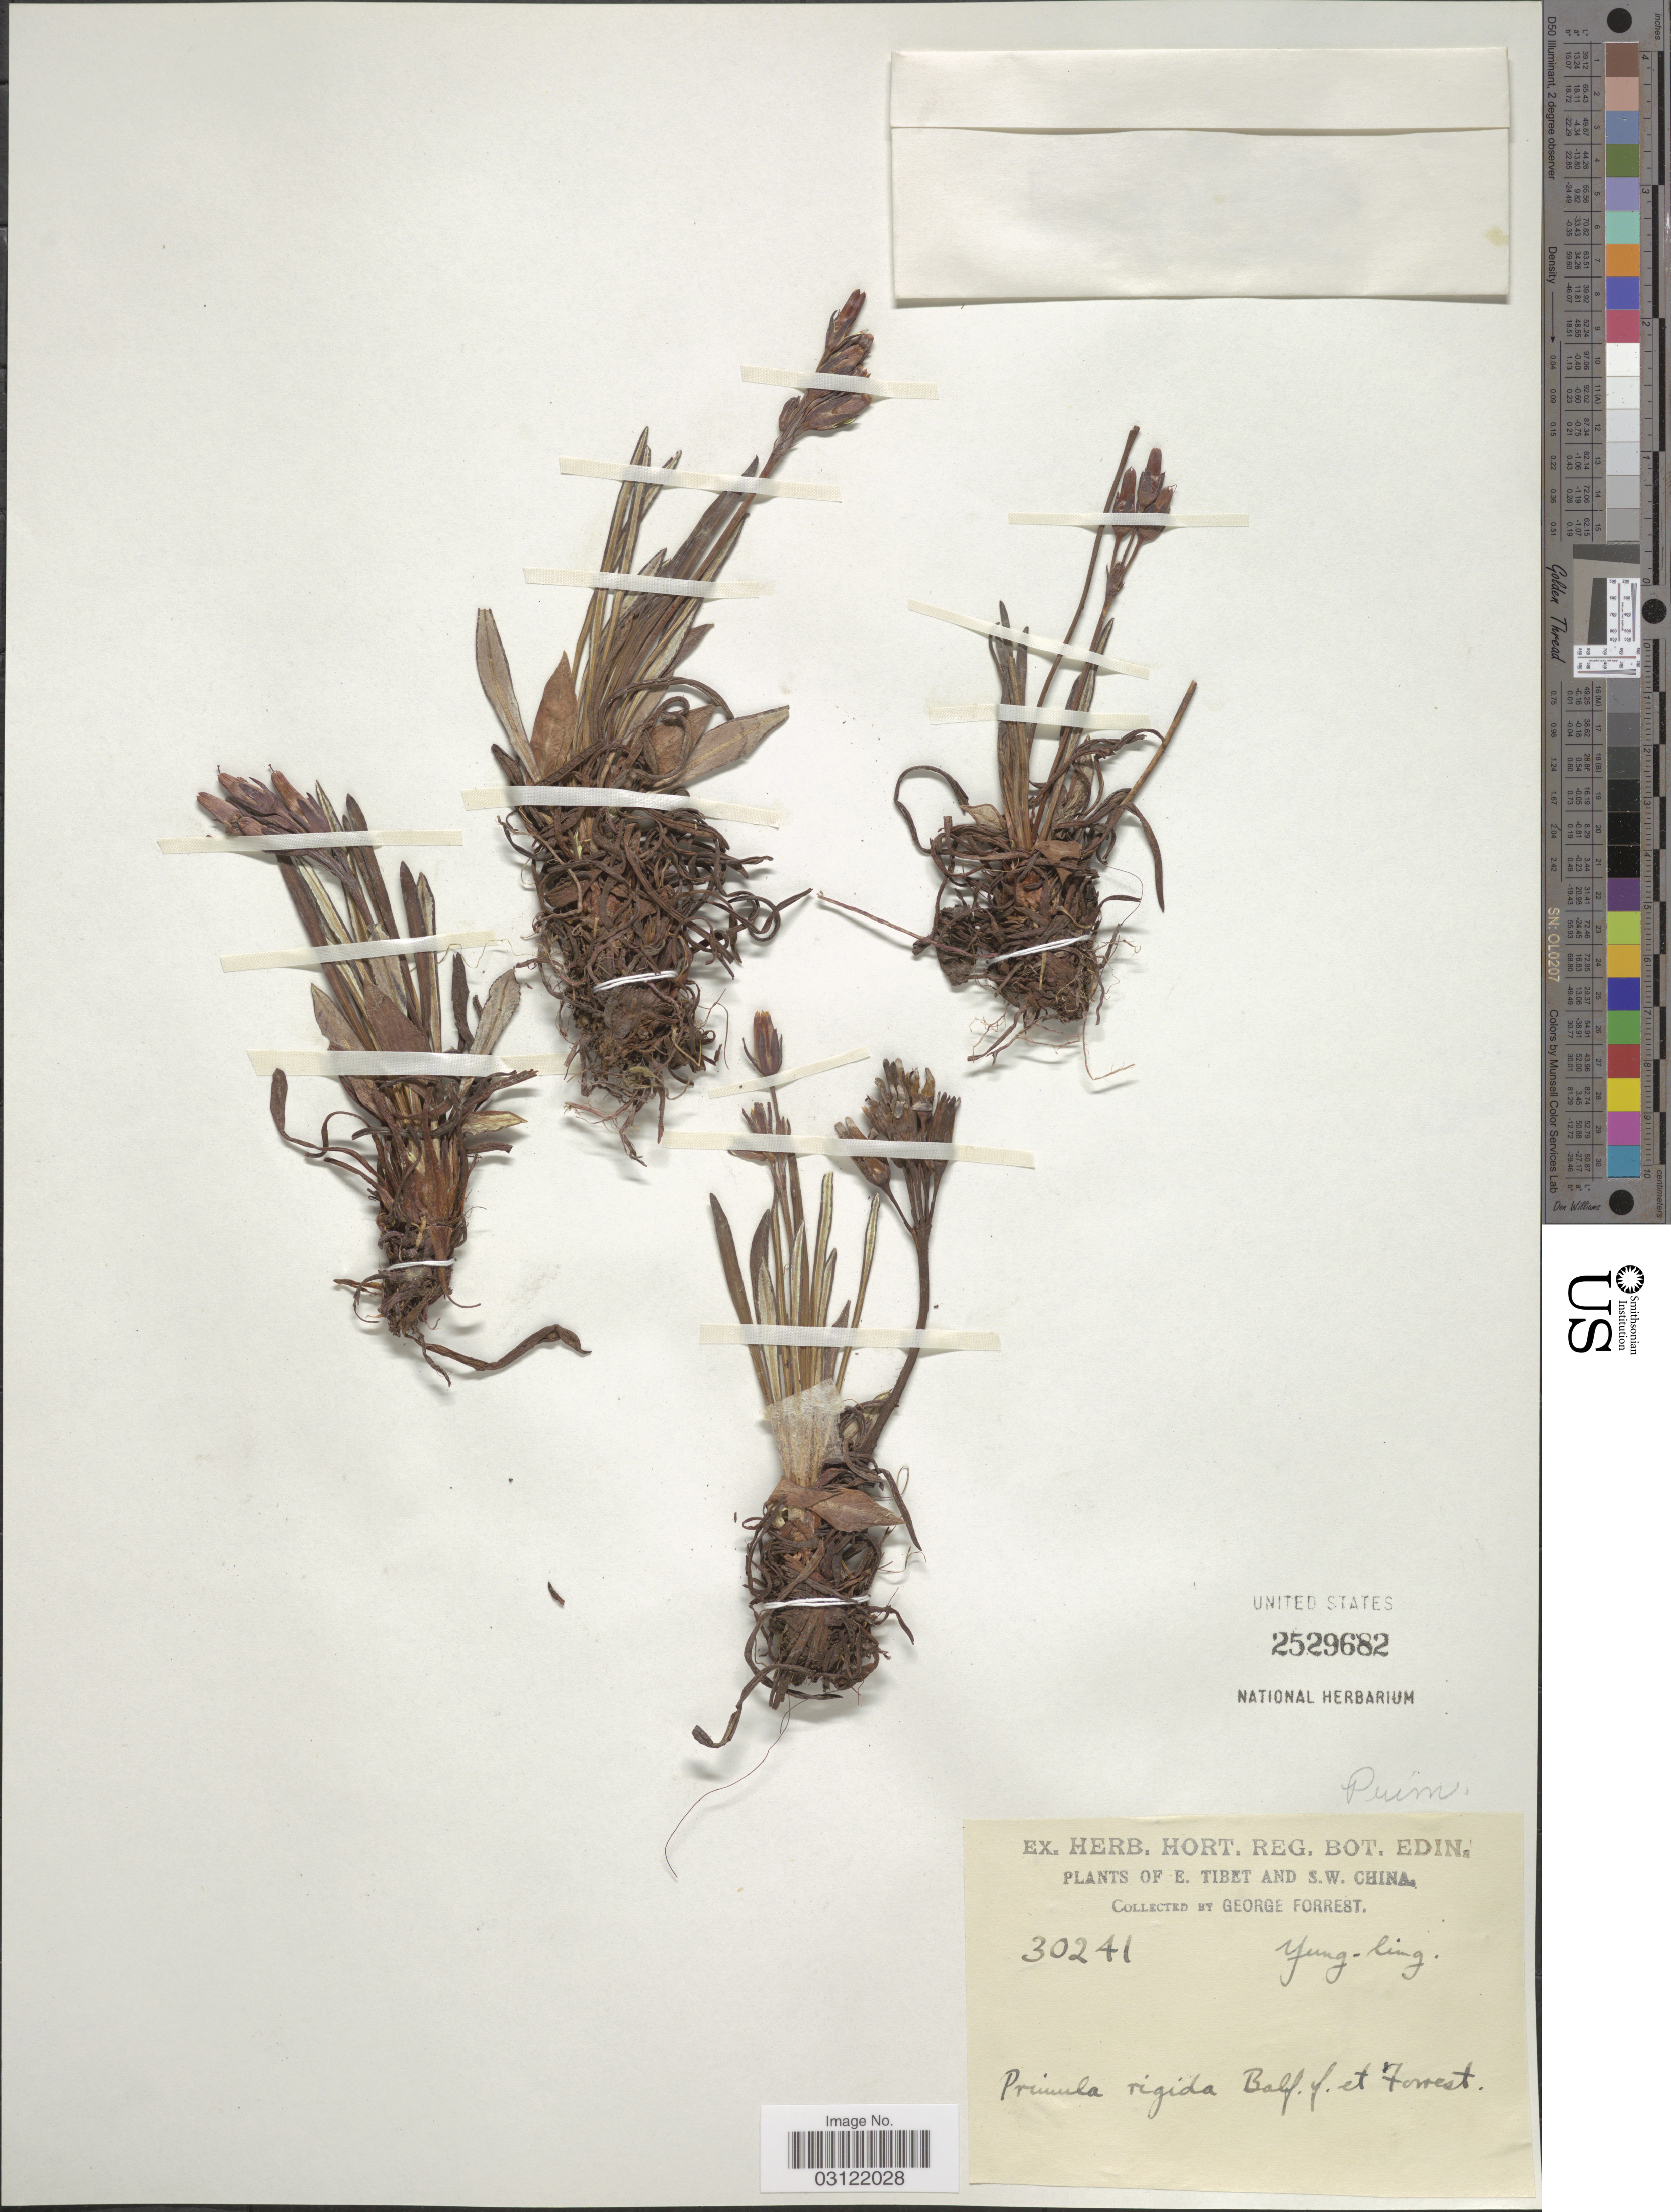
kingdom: Plantae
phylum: Tracheophyta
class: Magnoliopsida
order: Ericales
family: Primulaceae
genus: Primula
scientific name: Primula rigida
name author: Balf. f. & Forrest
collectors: G. Forrest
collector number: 30241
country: China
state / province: Xizang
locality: E. Tibet and S.W. China. Yung-ling.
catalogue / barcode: US 2529682